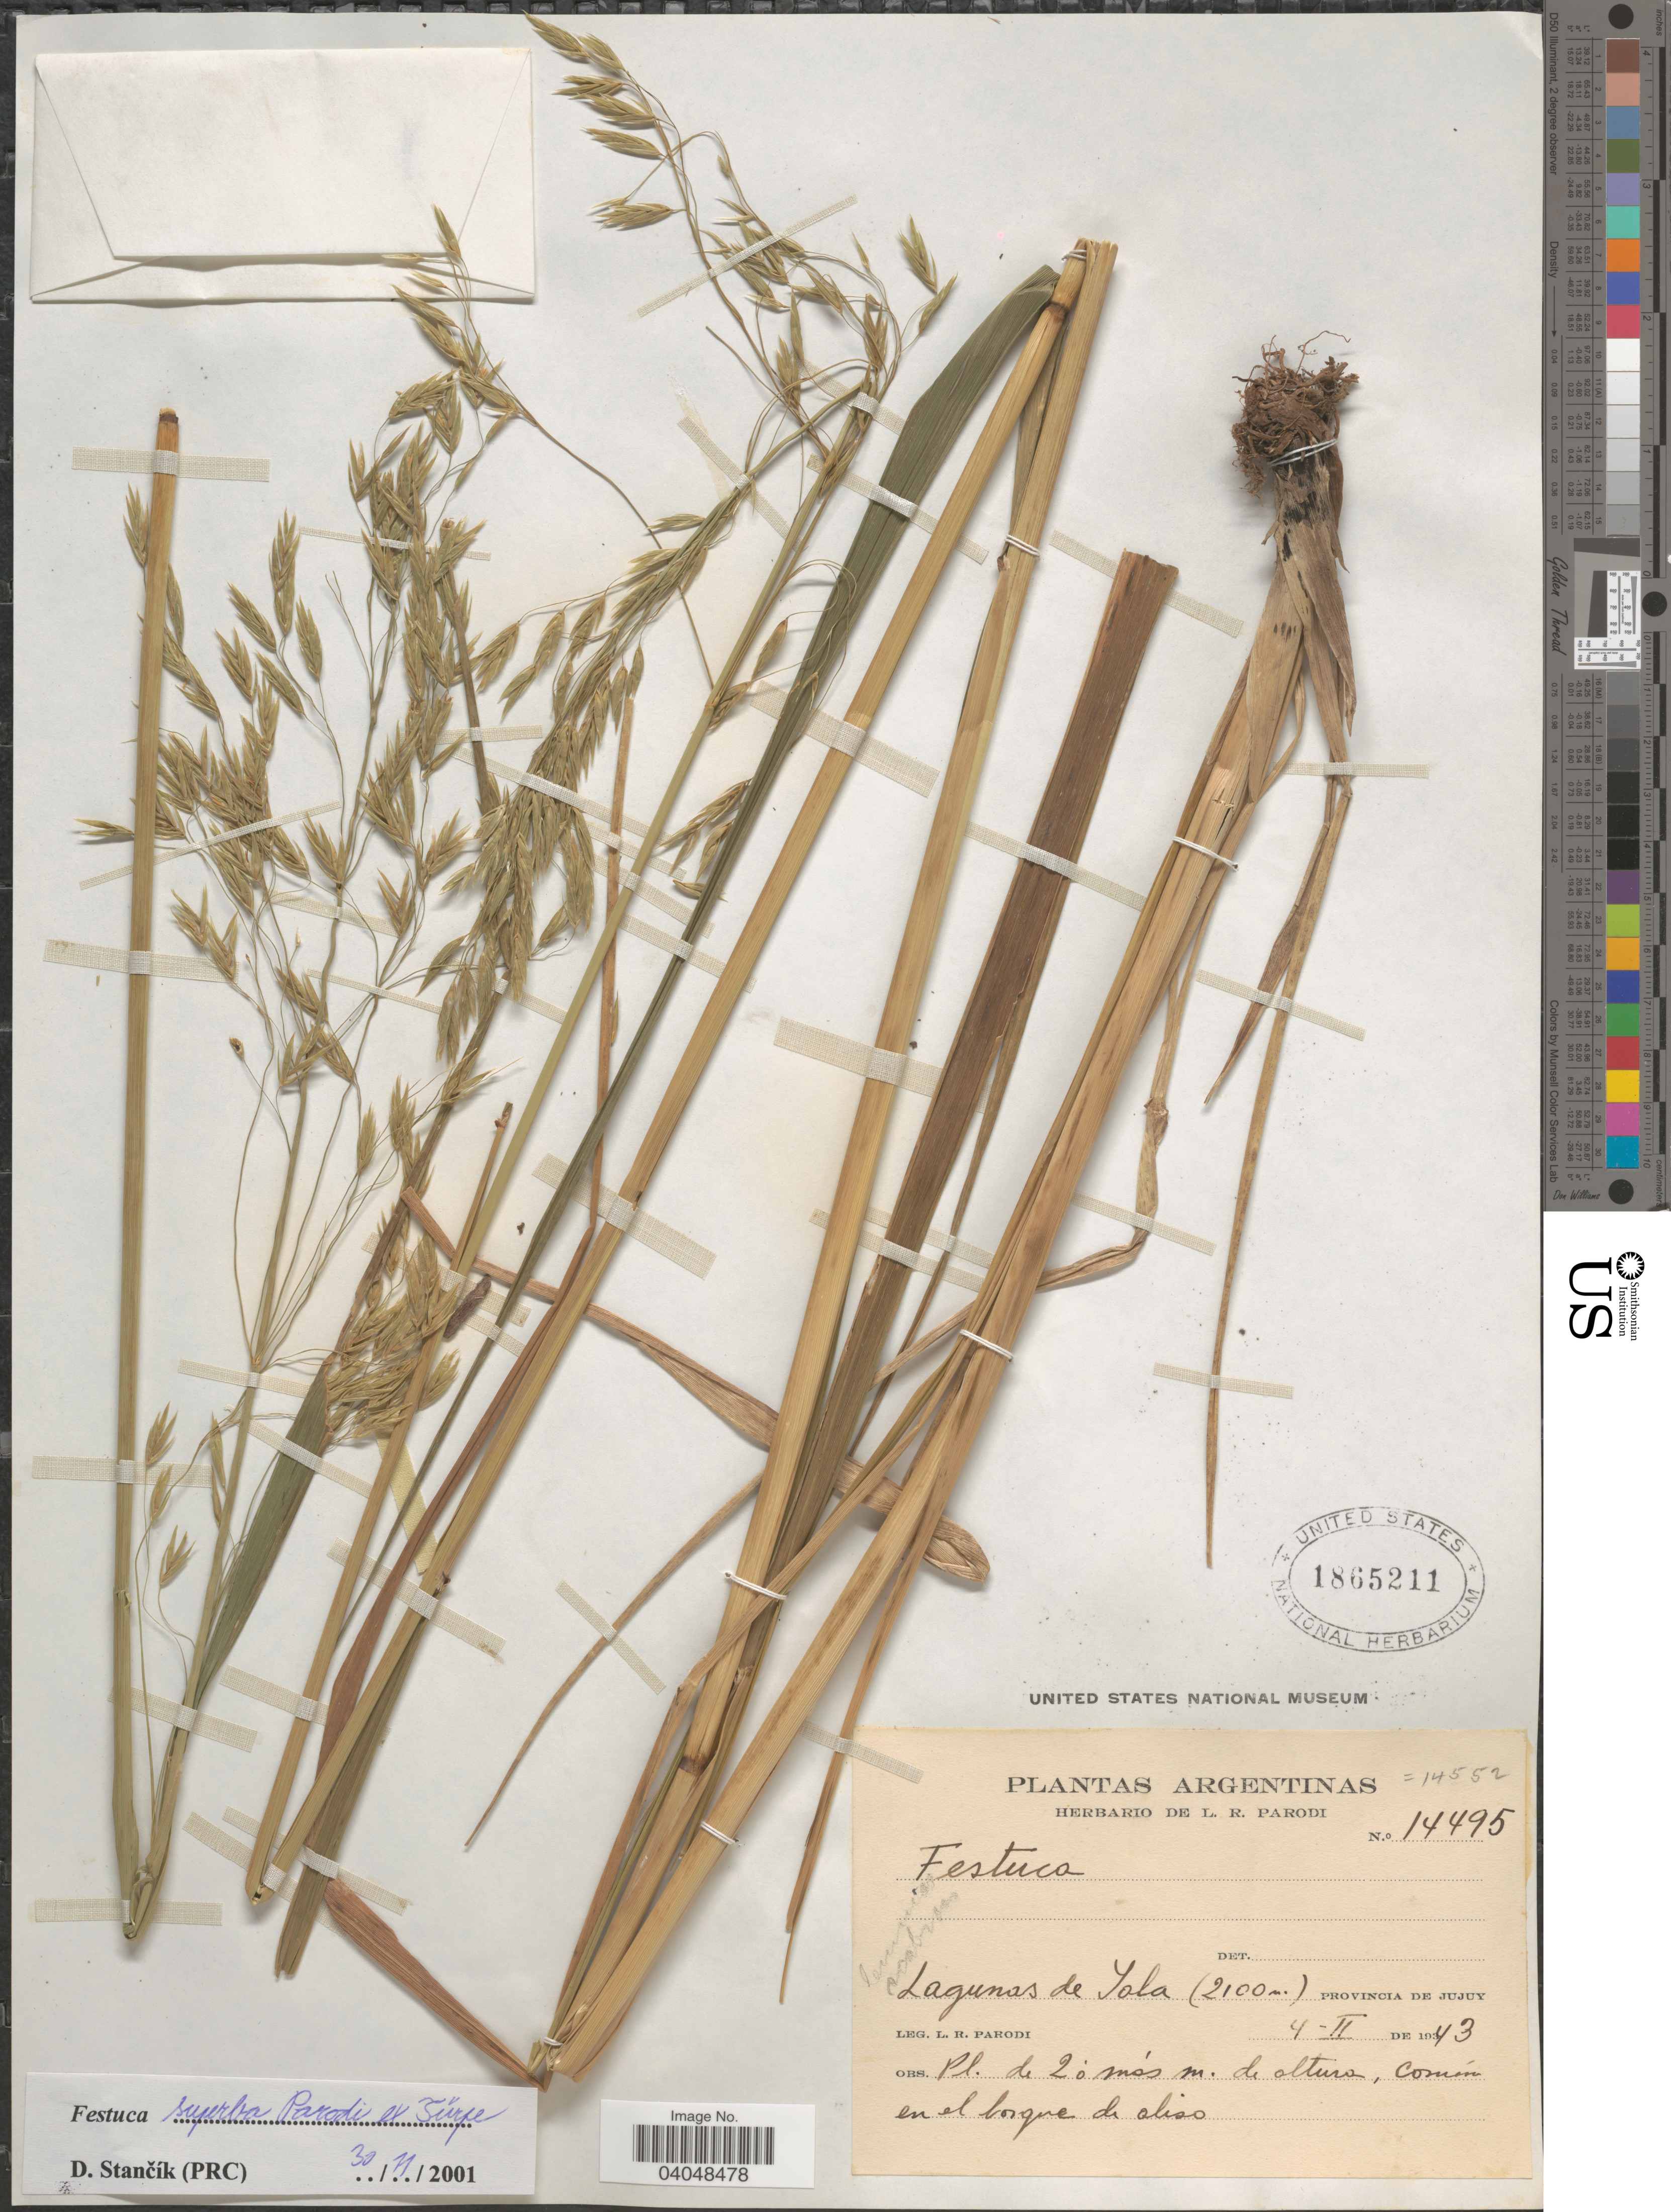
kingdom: Plantae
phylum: Tracheophyta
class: Liliopsida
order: Poales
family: Poaceae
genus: Festuca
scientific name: Festuca superba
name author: Parodi ex Türpe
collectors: L. R. Parodi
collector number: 14495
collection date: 1943-02-04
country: Argentina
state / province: Jujuy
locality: Lagunas de Yala.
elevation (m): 2100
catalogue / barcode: US 1865211